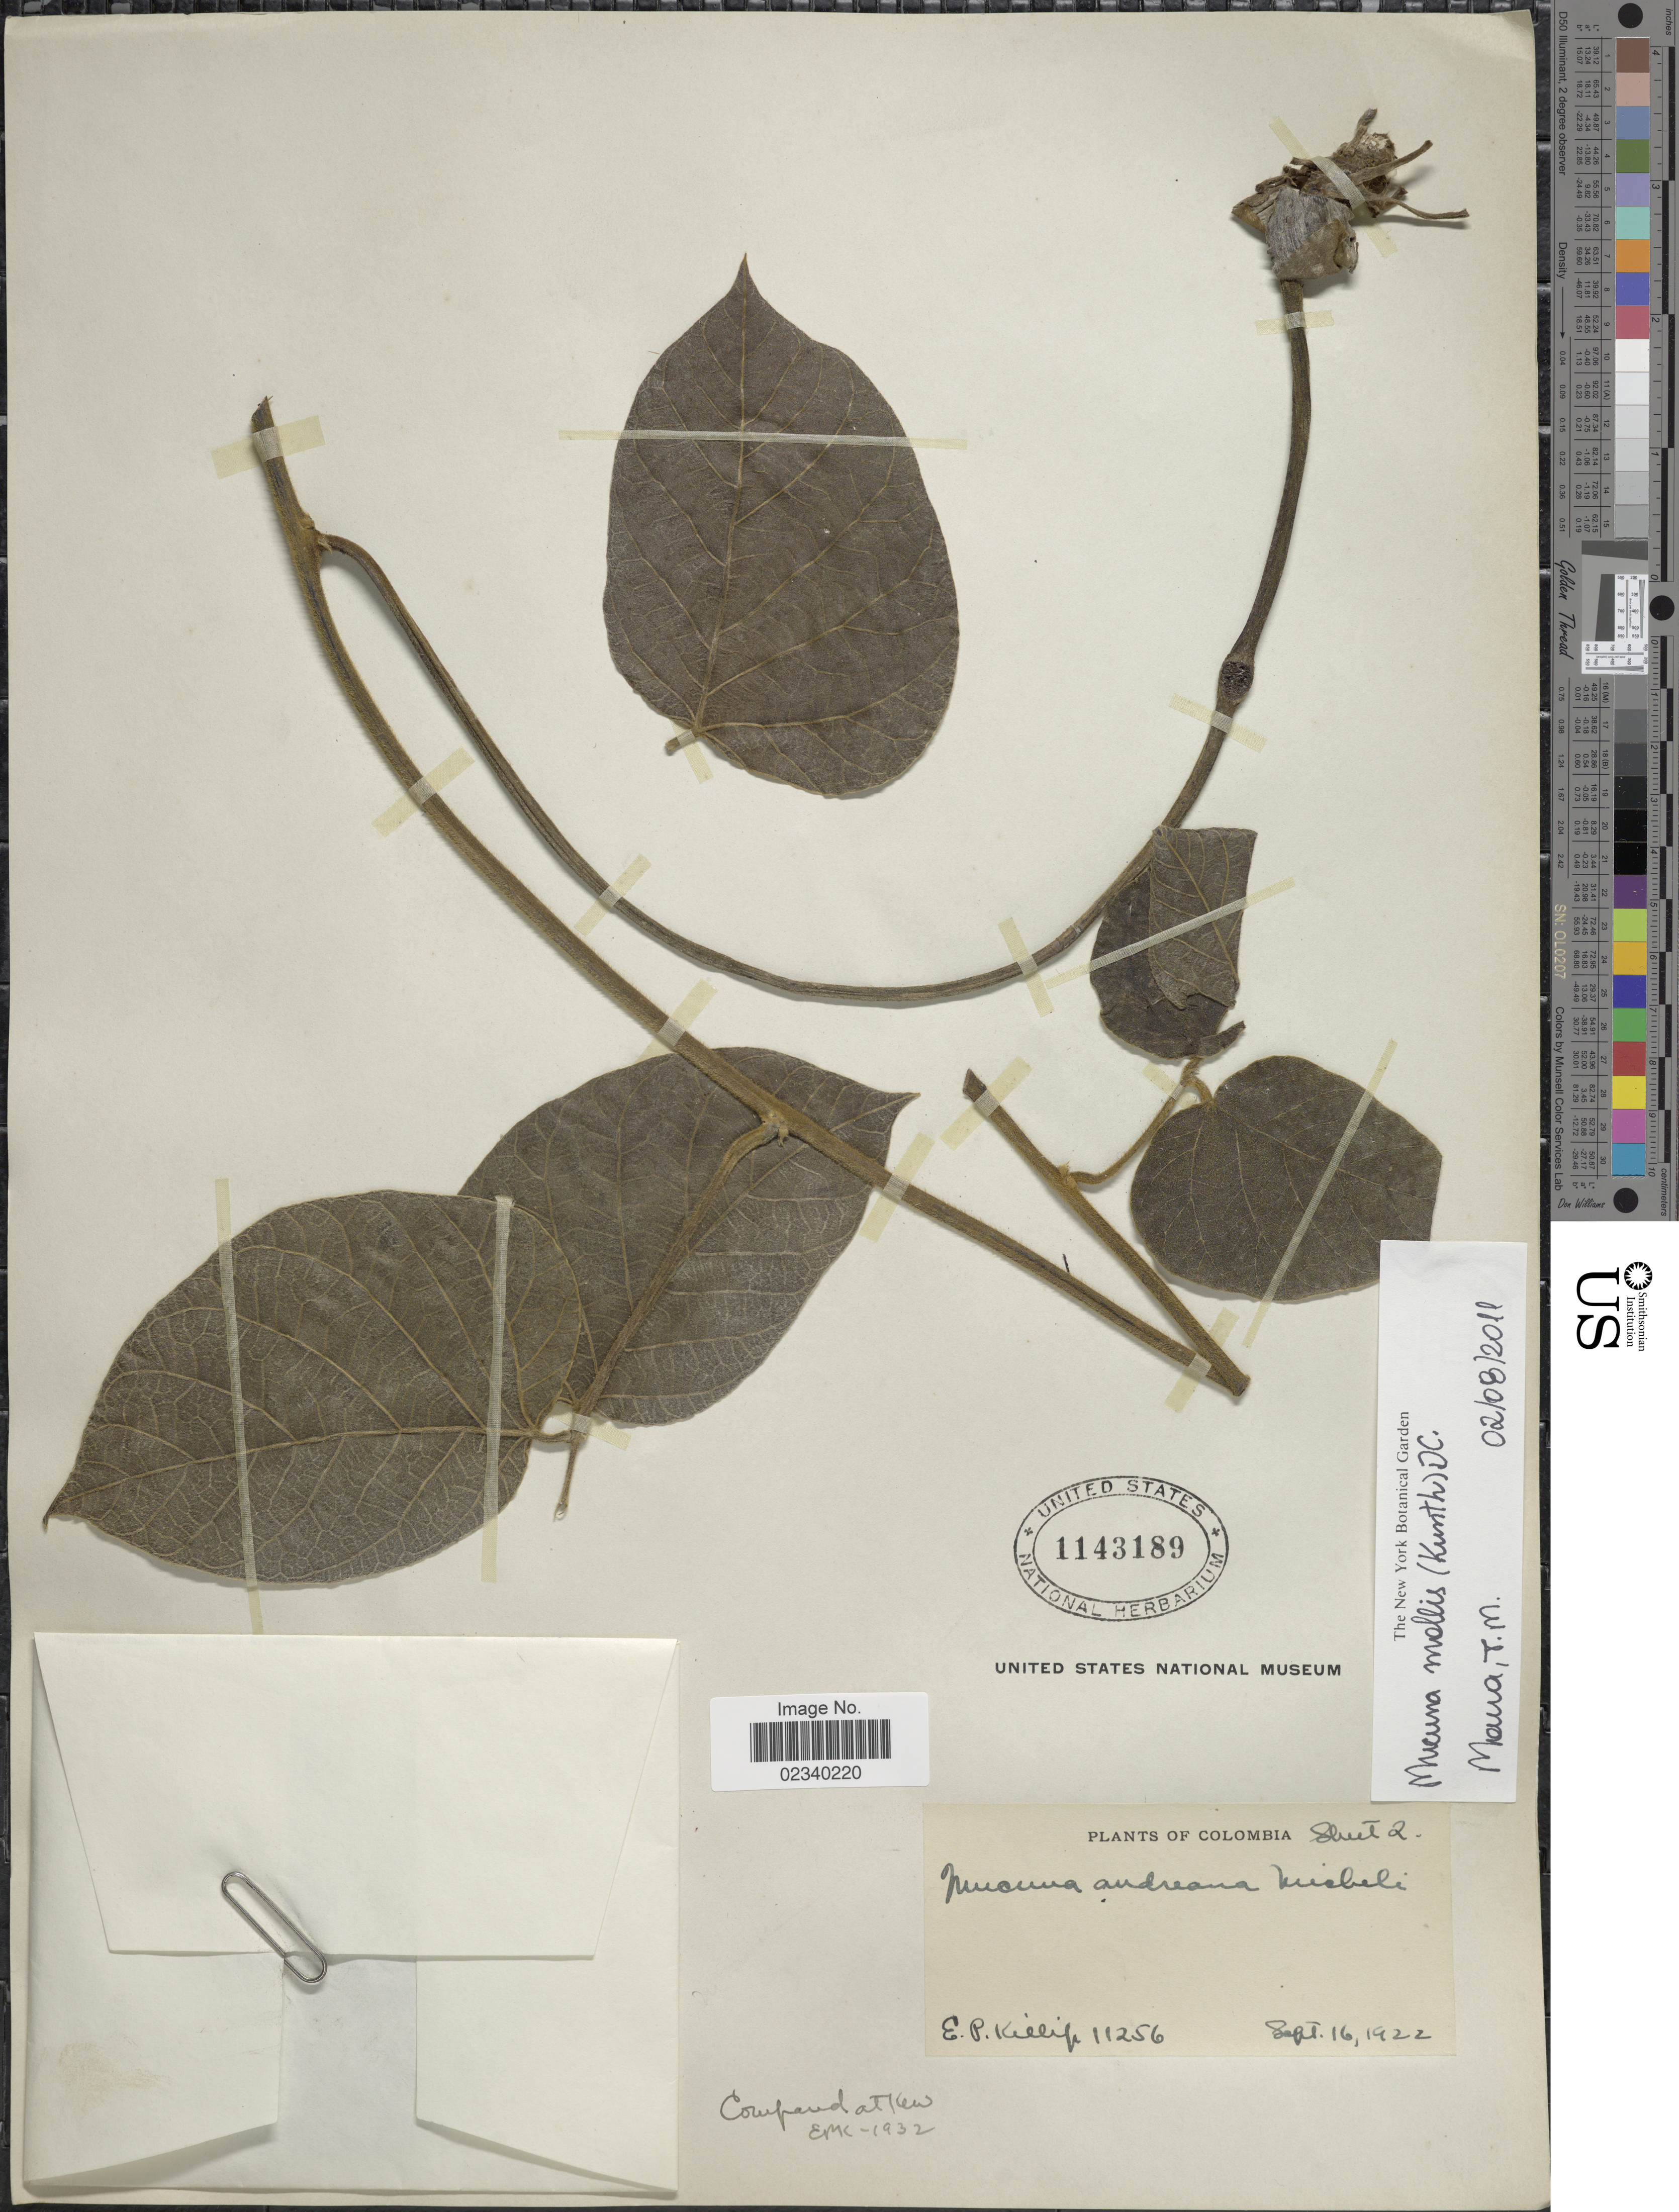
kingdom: Plantae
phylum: Tracheophyta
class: Magnoliopsida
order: Fabales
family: Fabaceae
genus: Mucuna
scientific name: Mucuna mollis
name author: (Kunth) DC.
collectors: E. P. Killip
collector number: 11256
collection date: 1922-09-16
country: Colombia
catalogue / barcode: US 1143189